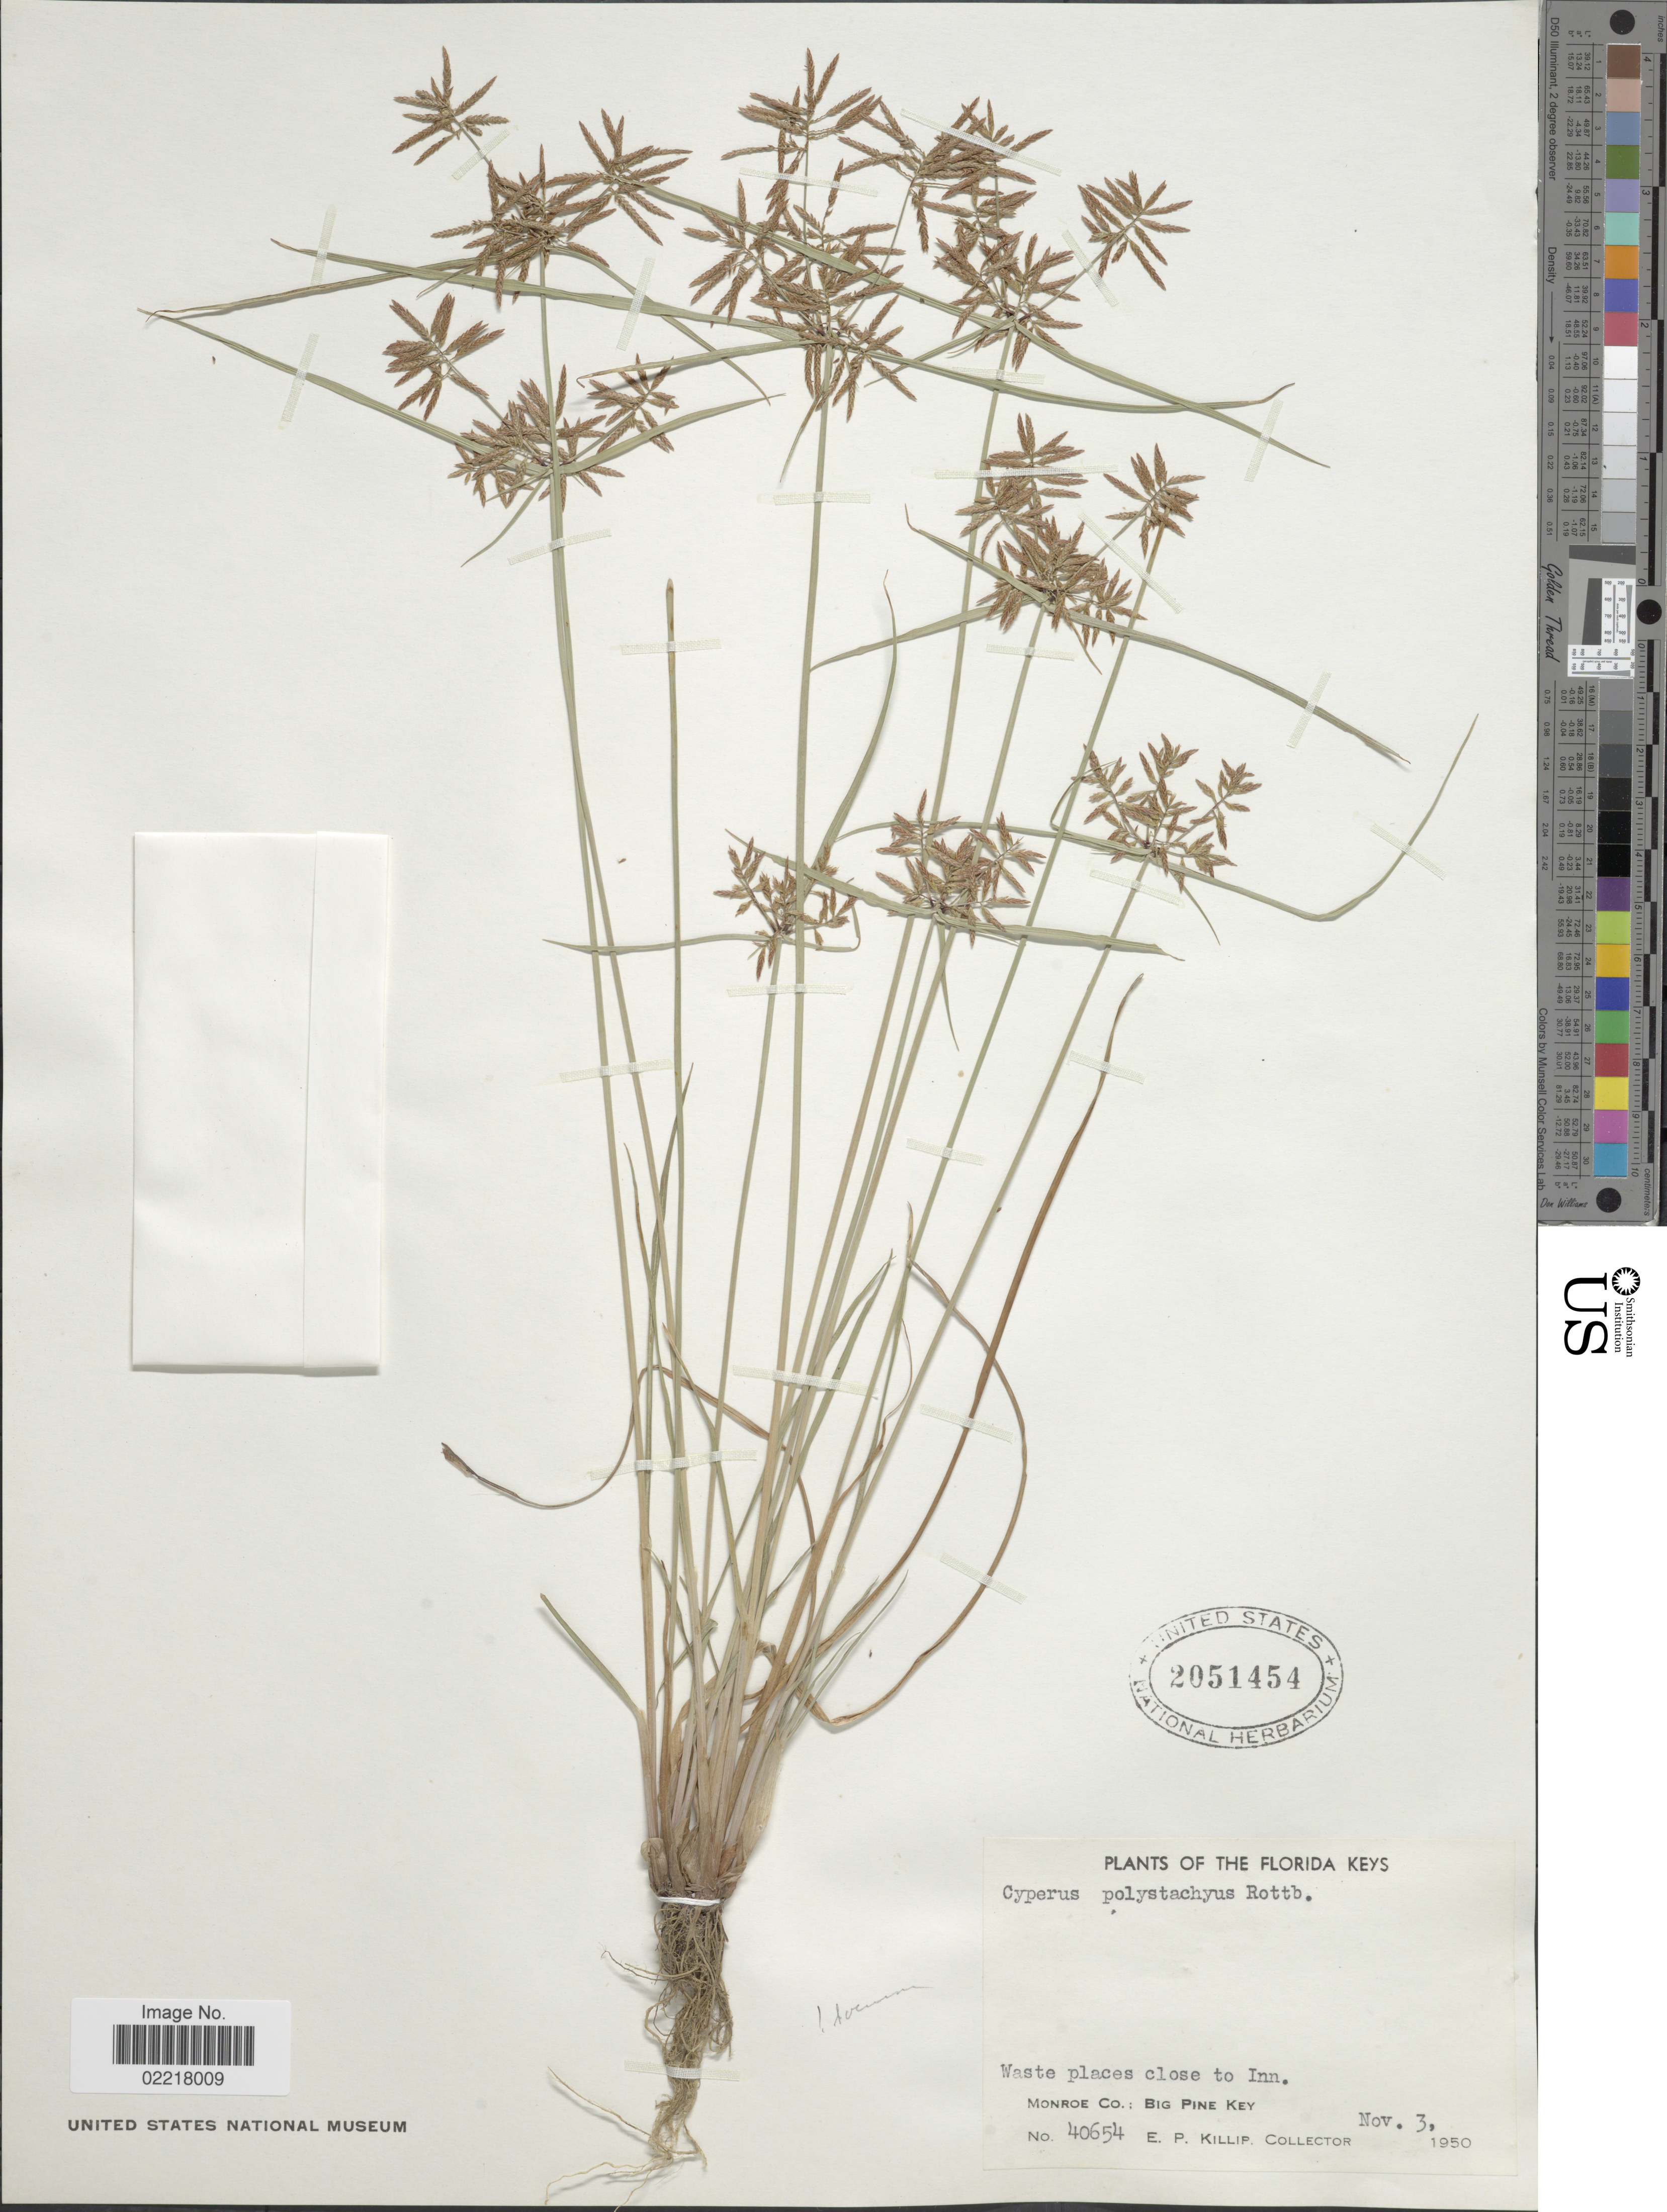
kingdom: Plantae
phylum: Tracheophyta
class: Liliopsida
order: Poales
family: Cyperaceae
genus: Cyperus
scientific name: Cyperus polystachyos var. texensis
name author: (Torr.) Fernald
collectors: E. P. Killip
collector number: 40654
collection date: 1950-11-03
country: United States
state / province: Florida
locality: The Florida Keys, Waste places close to Inn, Monroe Co: Big Pine Key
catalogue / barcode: US 2051454